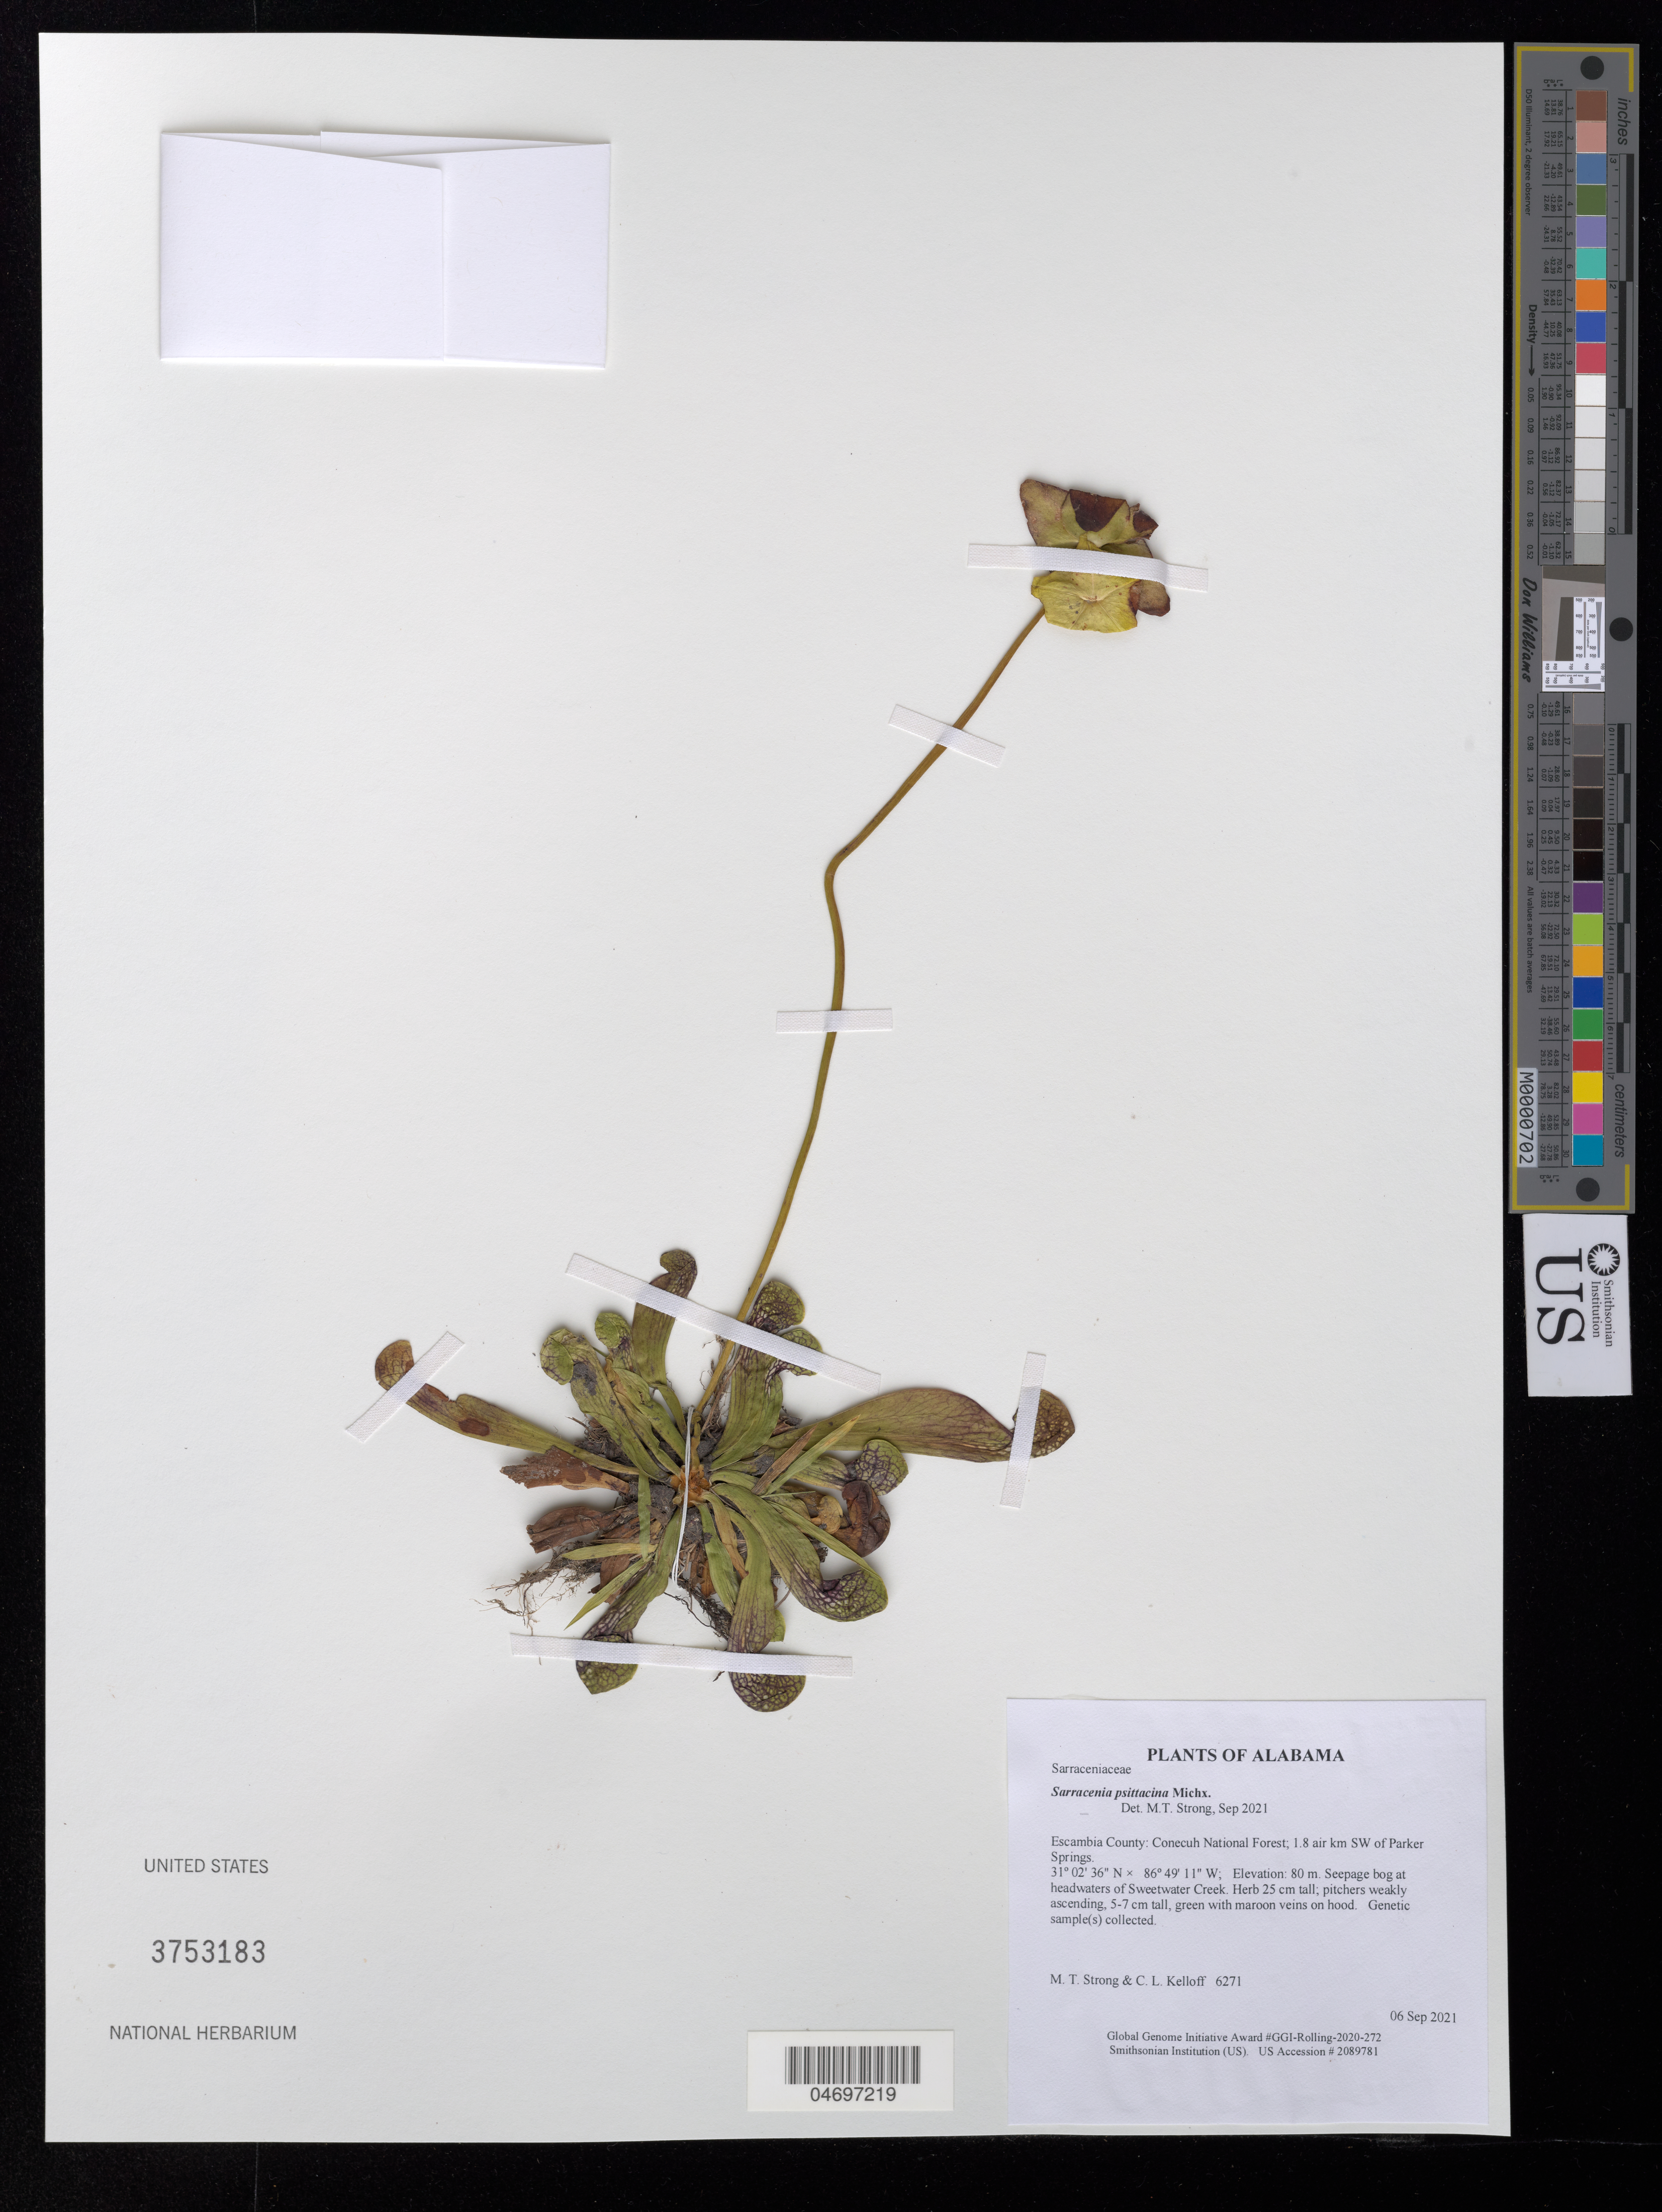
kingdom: Plantae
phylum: Tracheophyta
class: Magnoliopsida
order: Ericales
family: Sarraceniaceae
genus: Sarracenia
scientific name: Sarracenia psittacina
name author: Michx.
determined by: Strong, Mark T.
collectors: M. T. Strong & C. L. Kelloff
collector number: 6271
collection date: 2021-09-06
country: United States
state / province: Alabama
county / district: Escambia County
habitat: Seepage bog at headwaters of Sweetwater Creek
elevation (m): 80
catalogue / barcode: US 3753183